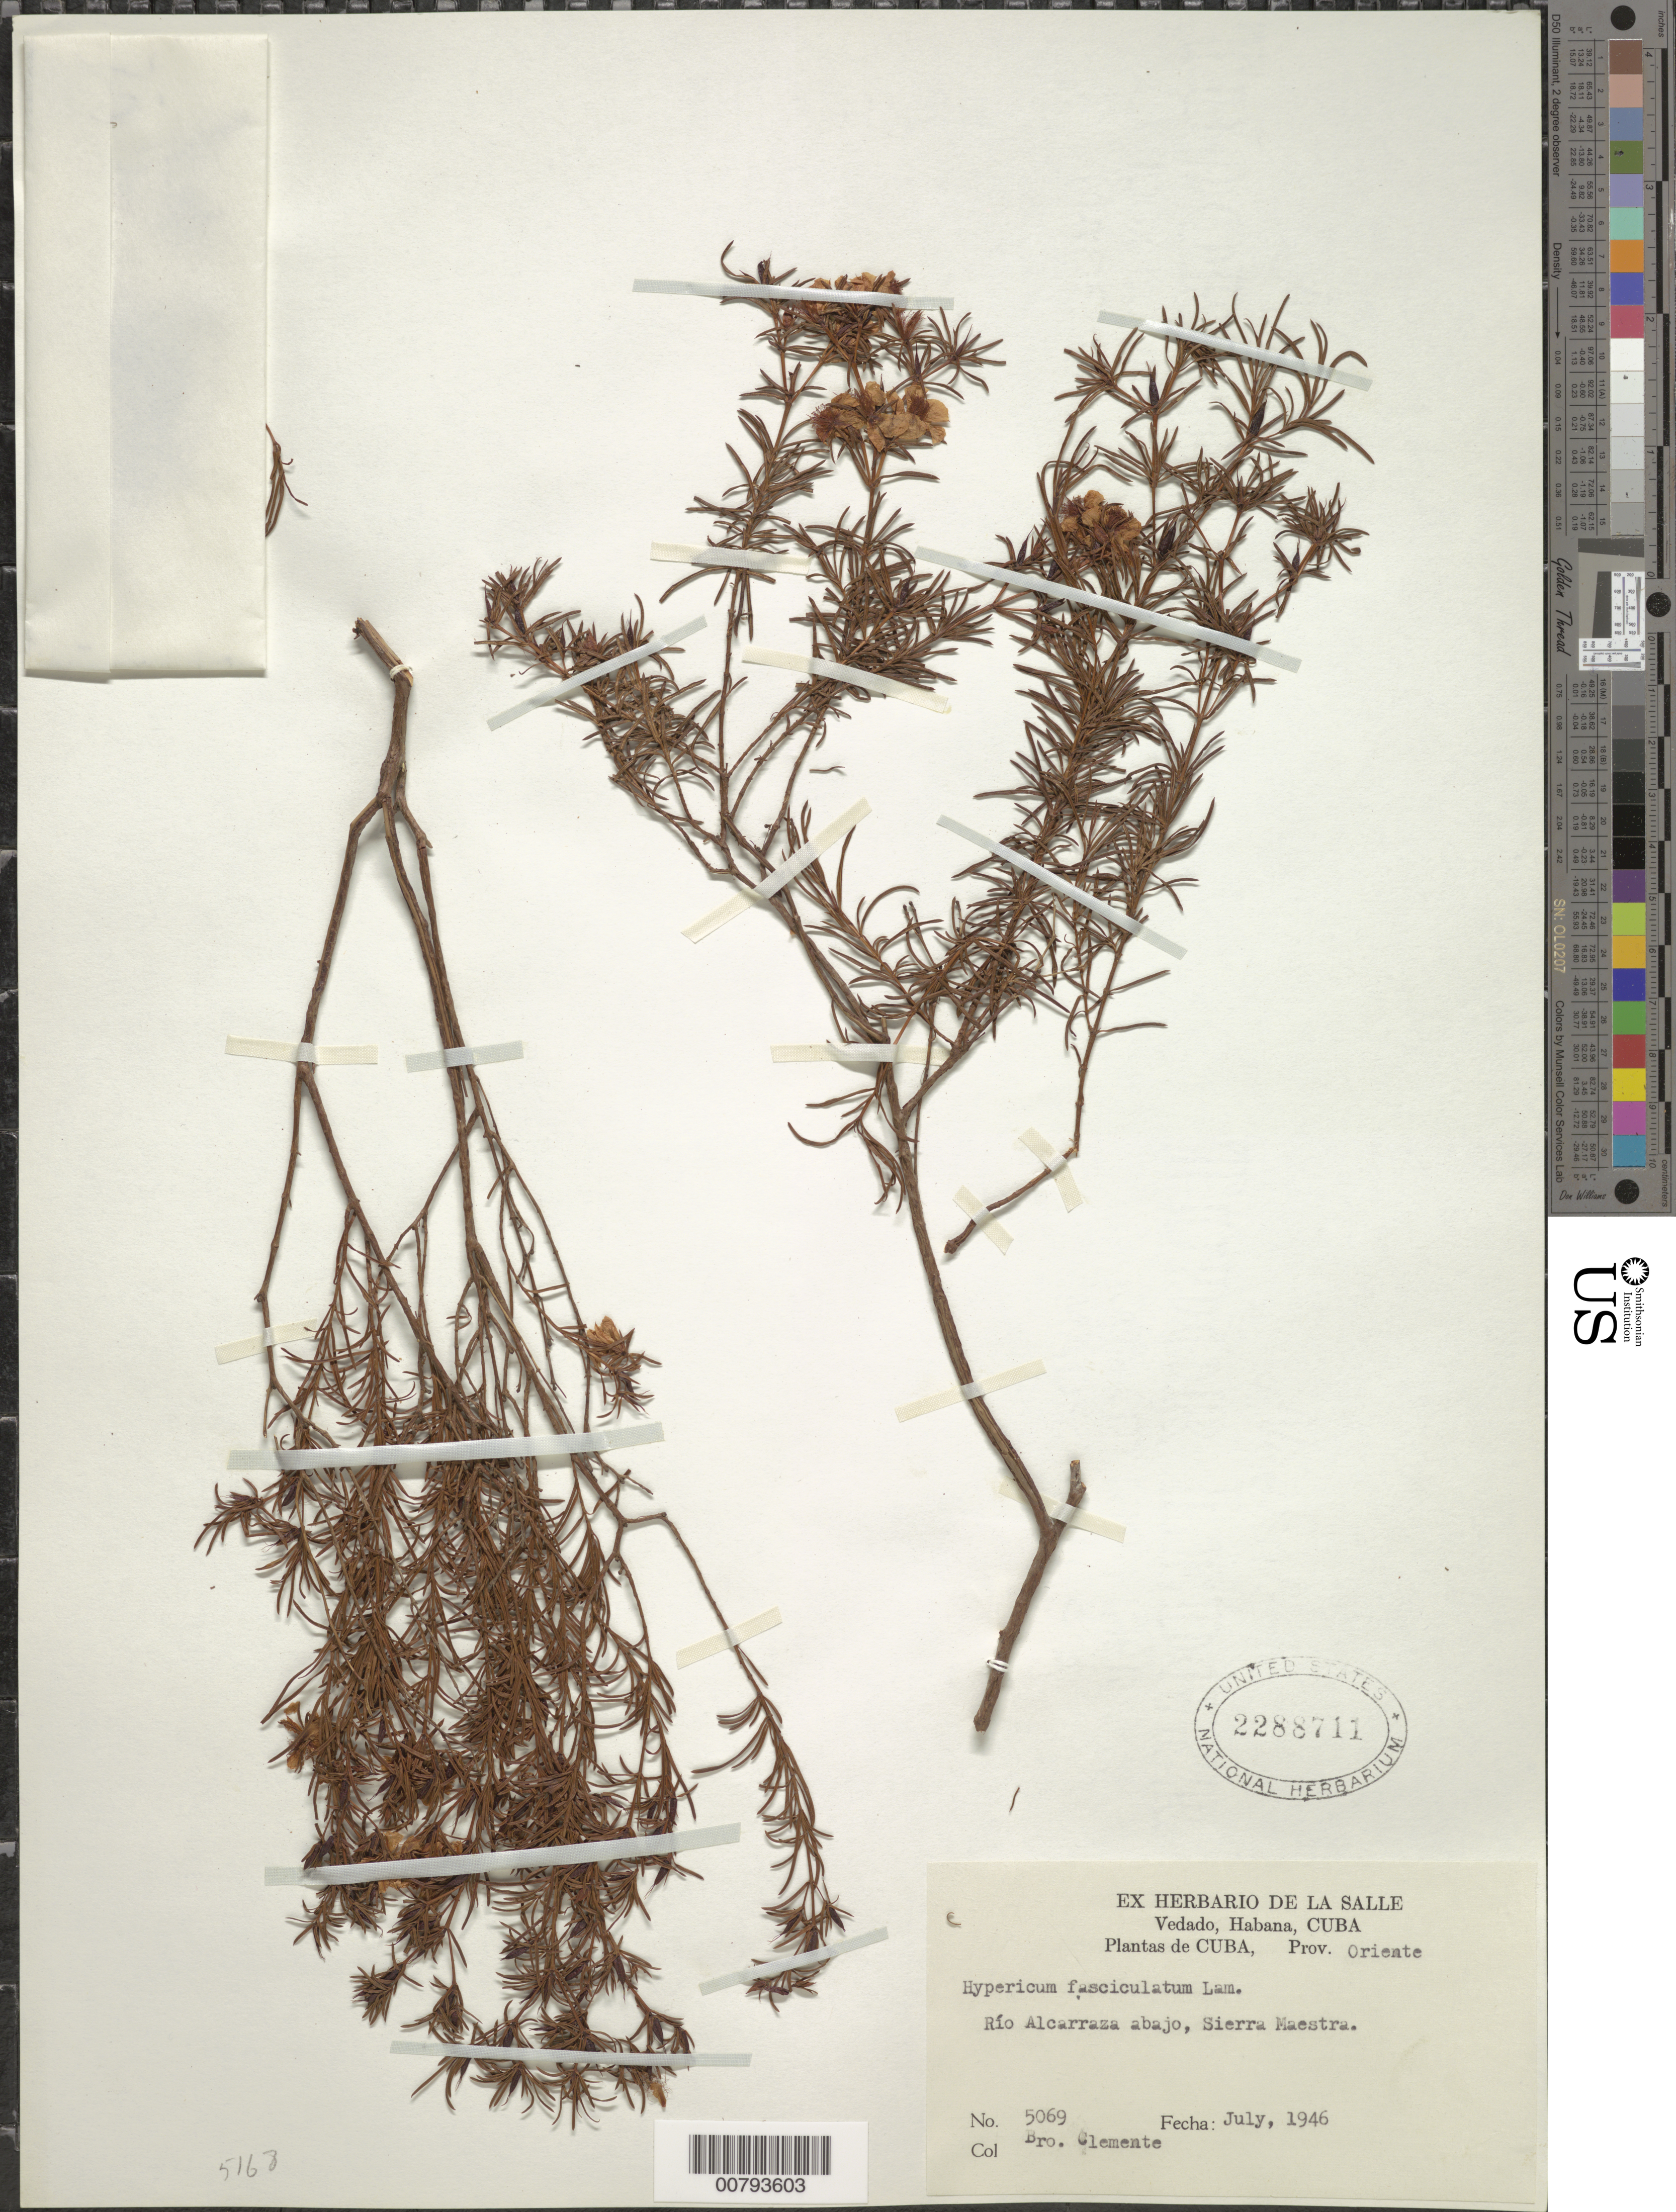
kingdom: Plantae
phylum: Tracheophyta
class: Magnoliopsida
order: Malpighiales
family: Hypericaceae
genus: Hypericum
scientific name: Hypericum fasciculatum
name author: Lam.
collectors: Bro. Clemente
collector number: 5069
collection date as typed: Jul 1946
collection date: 1946-07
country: Cuba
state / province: Oriente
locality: Río Alcarraza Abajo, Sierra Maestra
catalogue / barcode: US 2288711